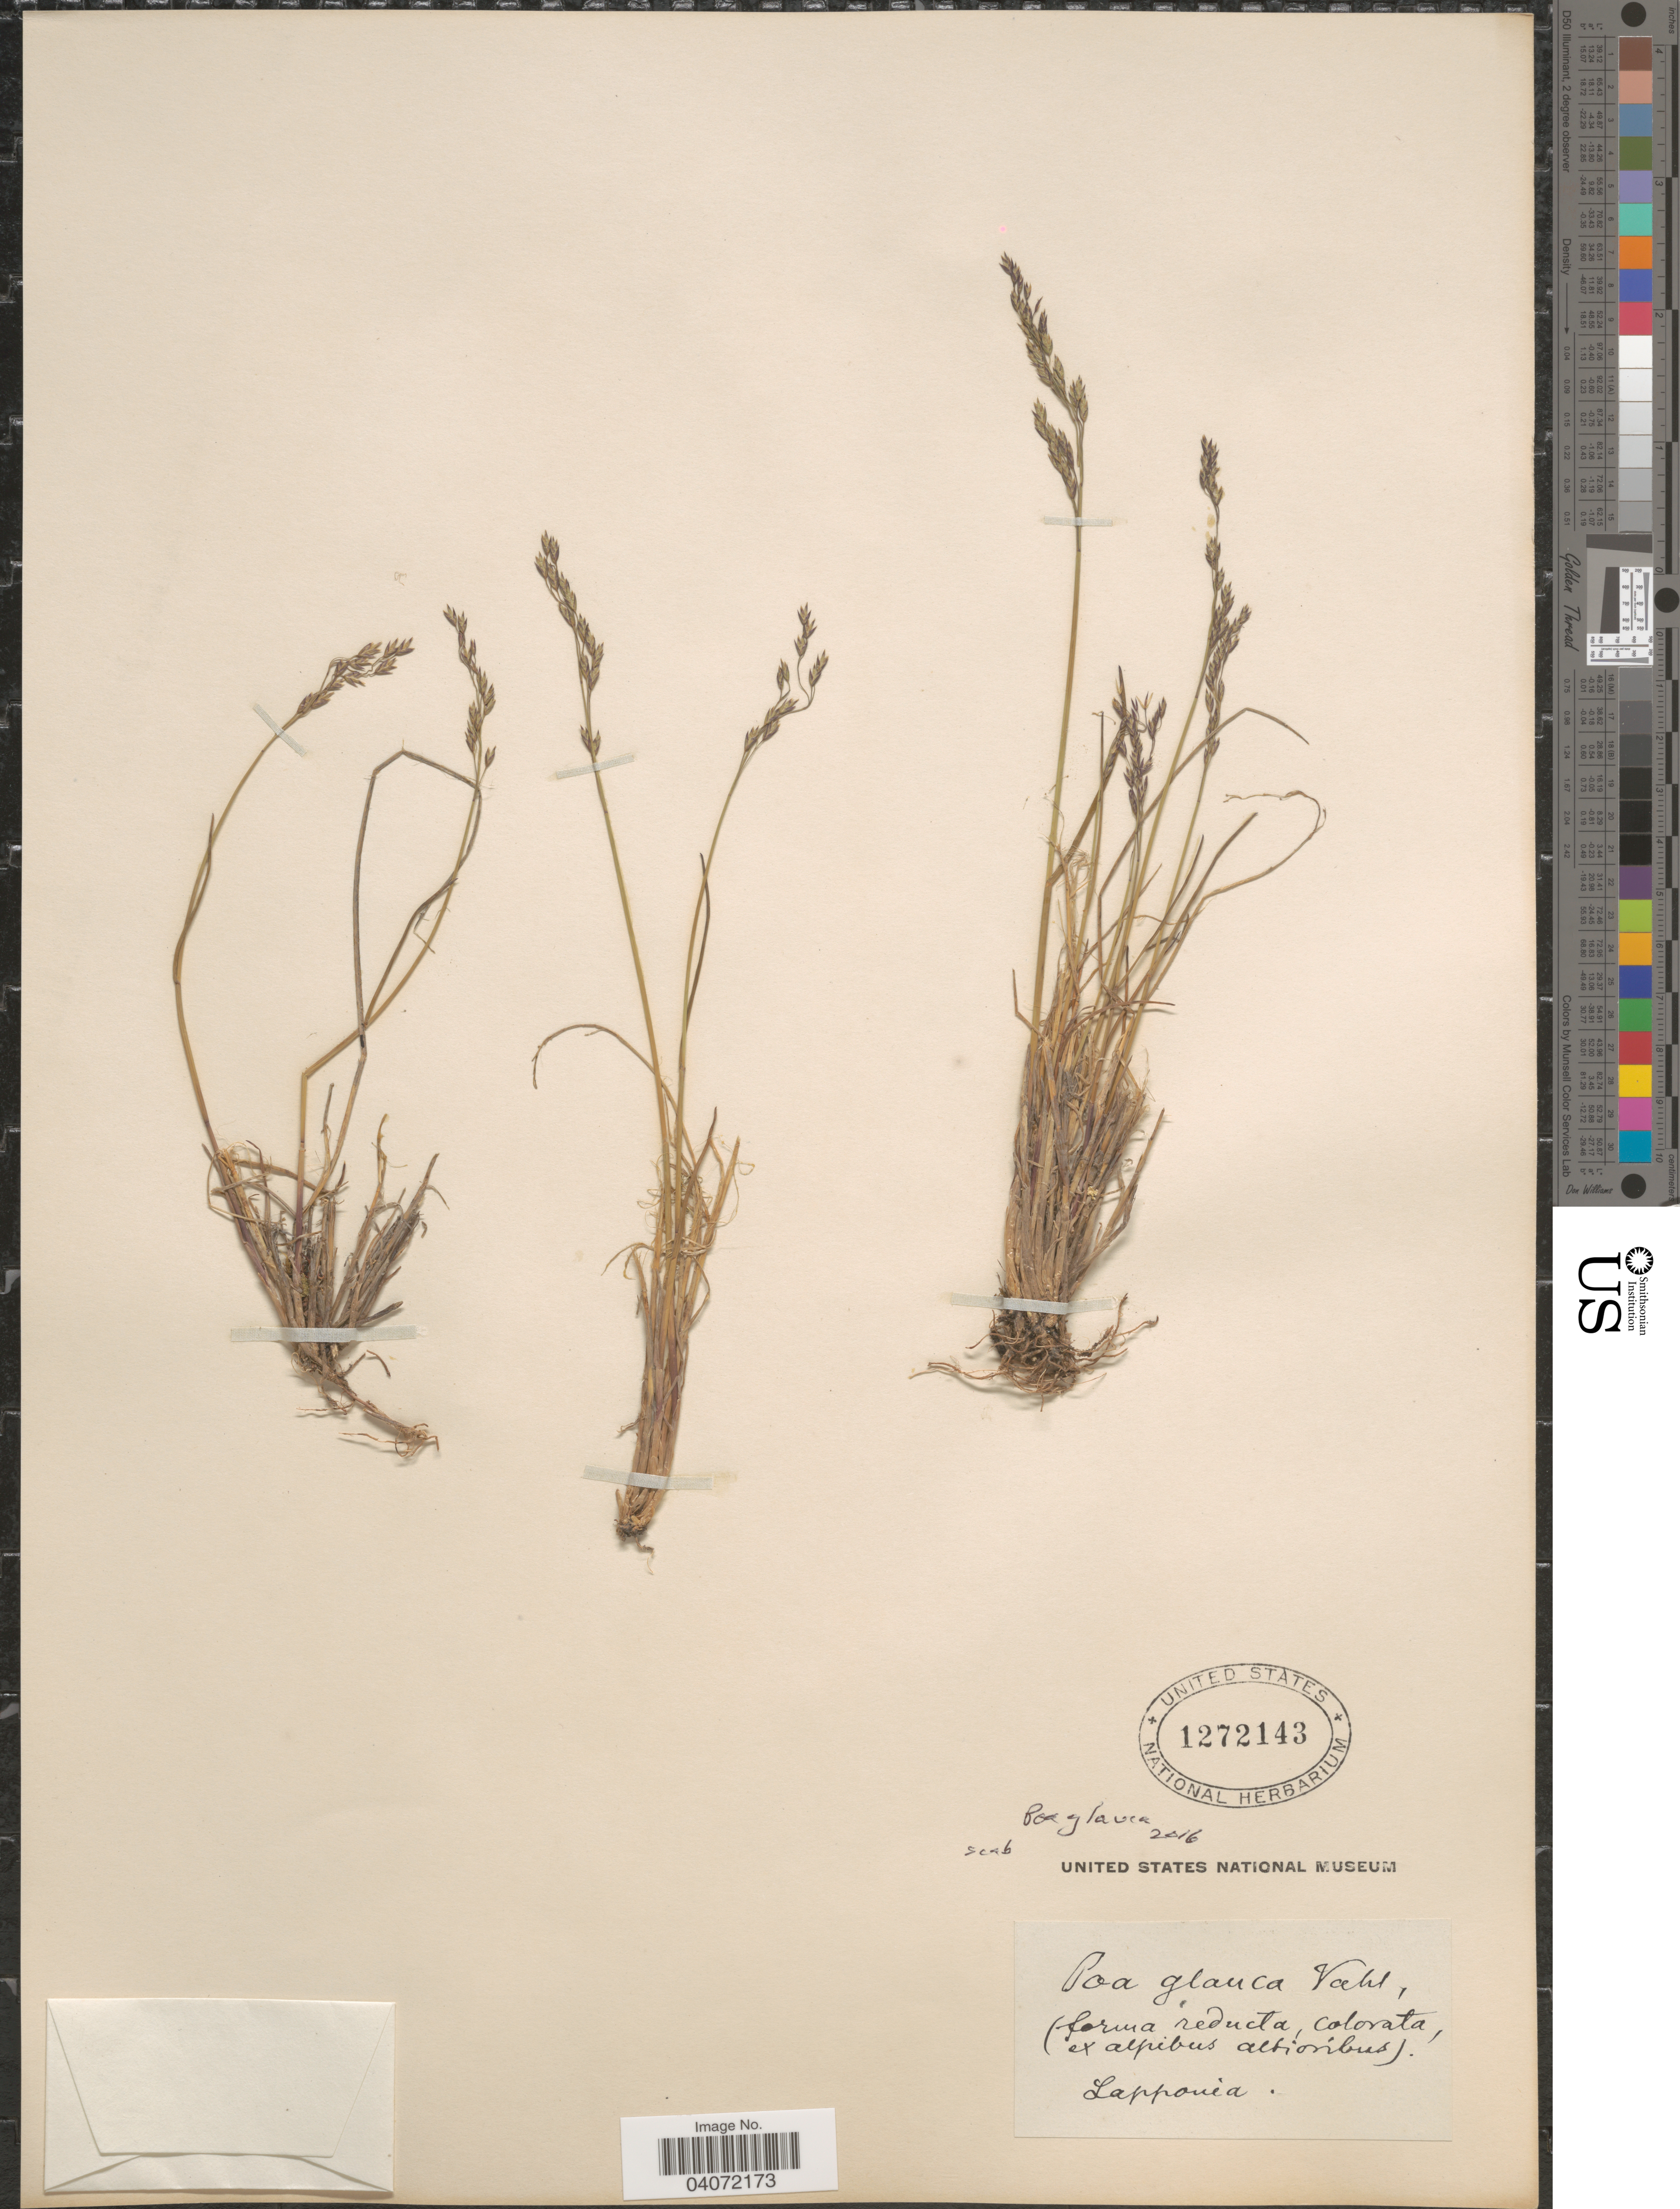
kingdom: Plantae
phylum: Tracheophyta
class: Liliopsida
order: Poales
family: Poaceae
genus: Poa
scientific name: Poa glauca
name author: Vahl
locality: Lapponia.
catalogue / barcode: US 1272143